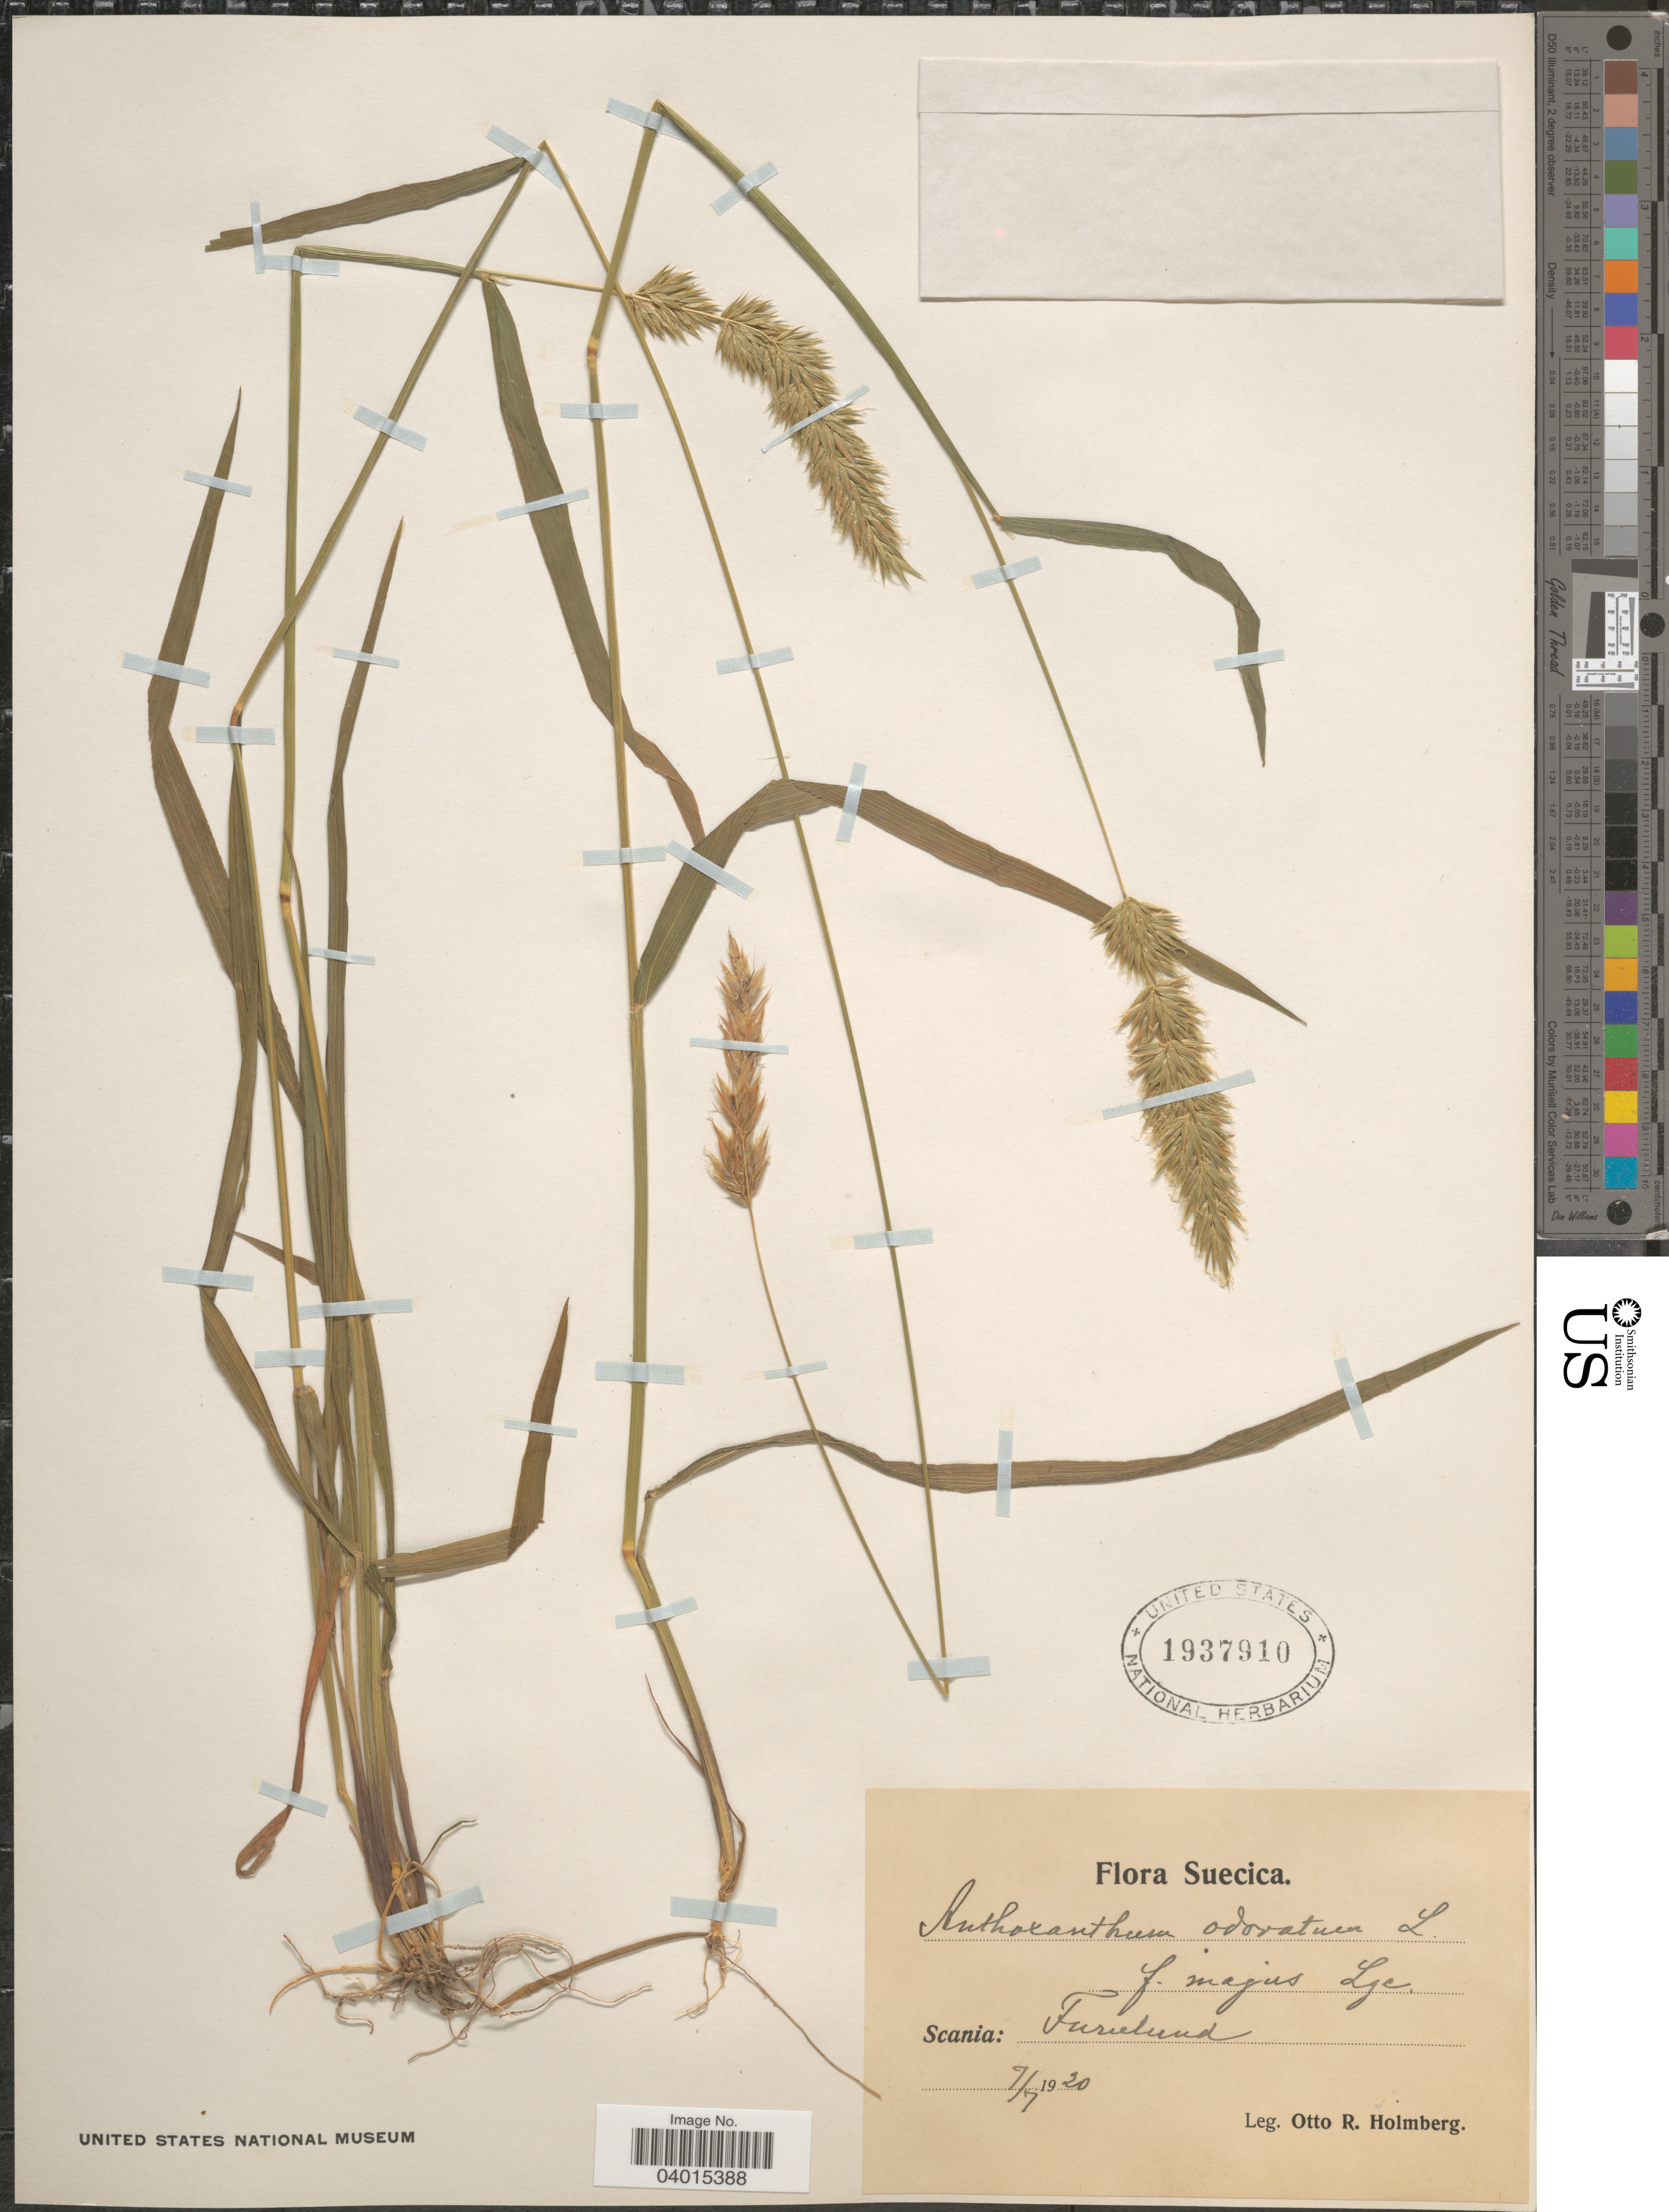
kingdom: Plantae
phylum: Tracheophyta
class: Liliopsida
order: Poales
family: Poaceae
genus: Anthoxanthum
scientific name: Anthoxanthum odoratum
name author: L.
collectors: O. Holmberg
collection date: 1920-07-07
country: Sweden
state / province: Skåne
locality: Suecica. Scania: Furulund.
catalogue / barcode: US 1937910